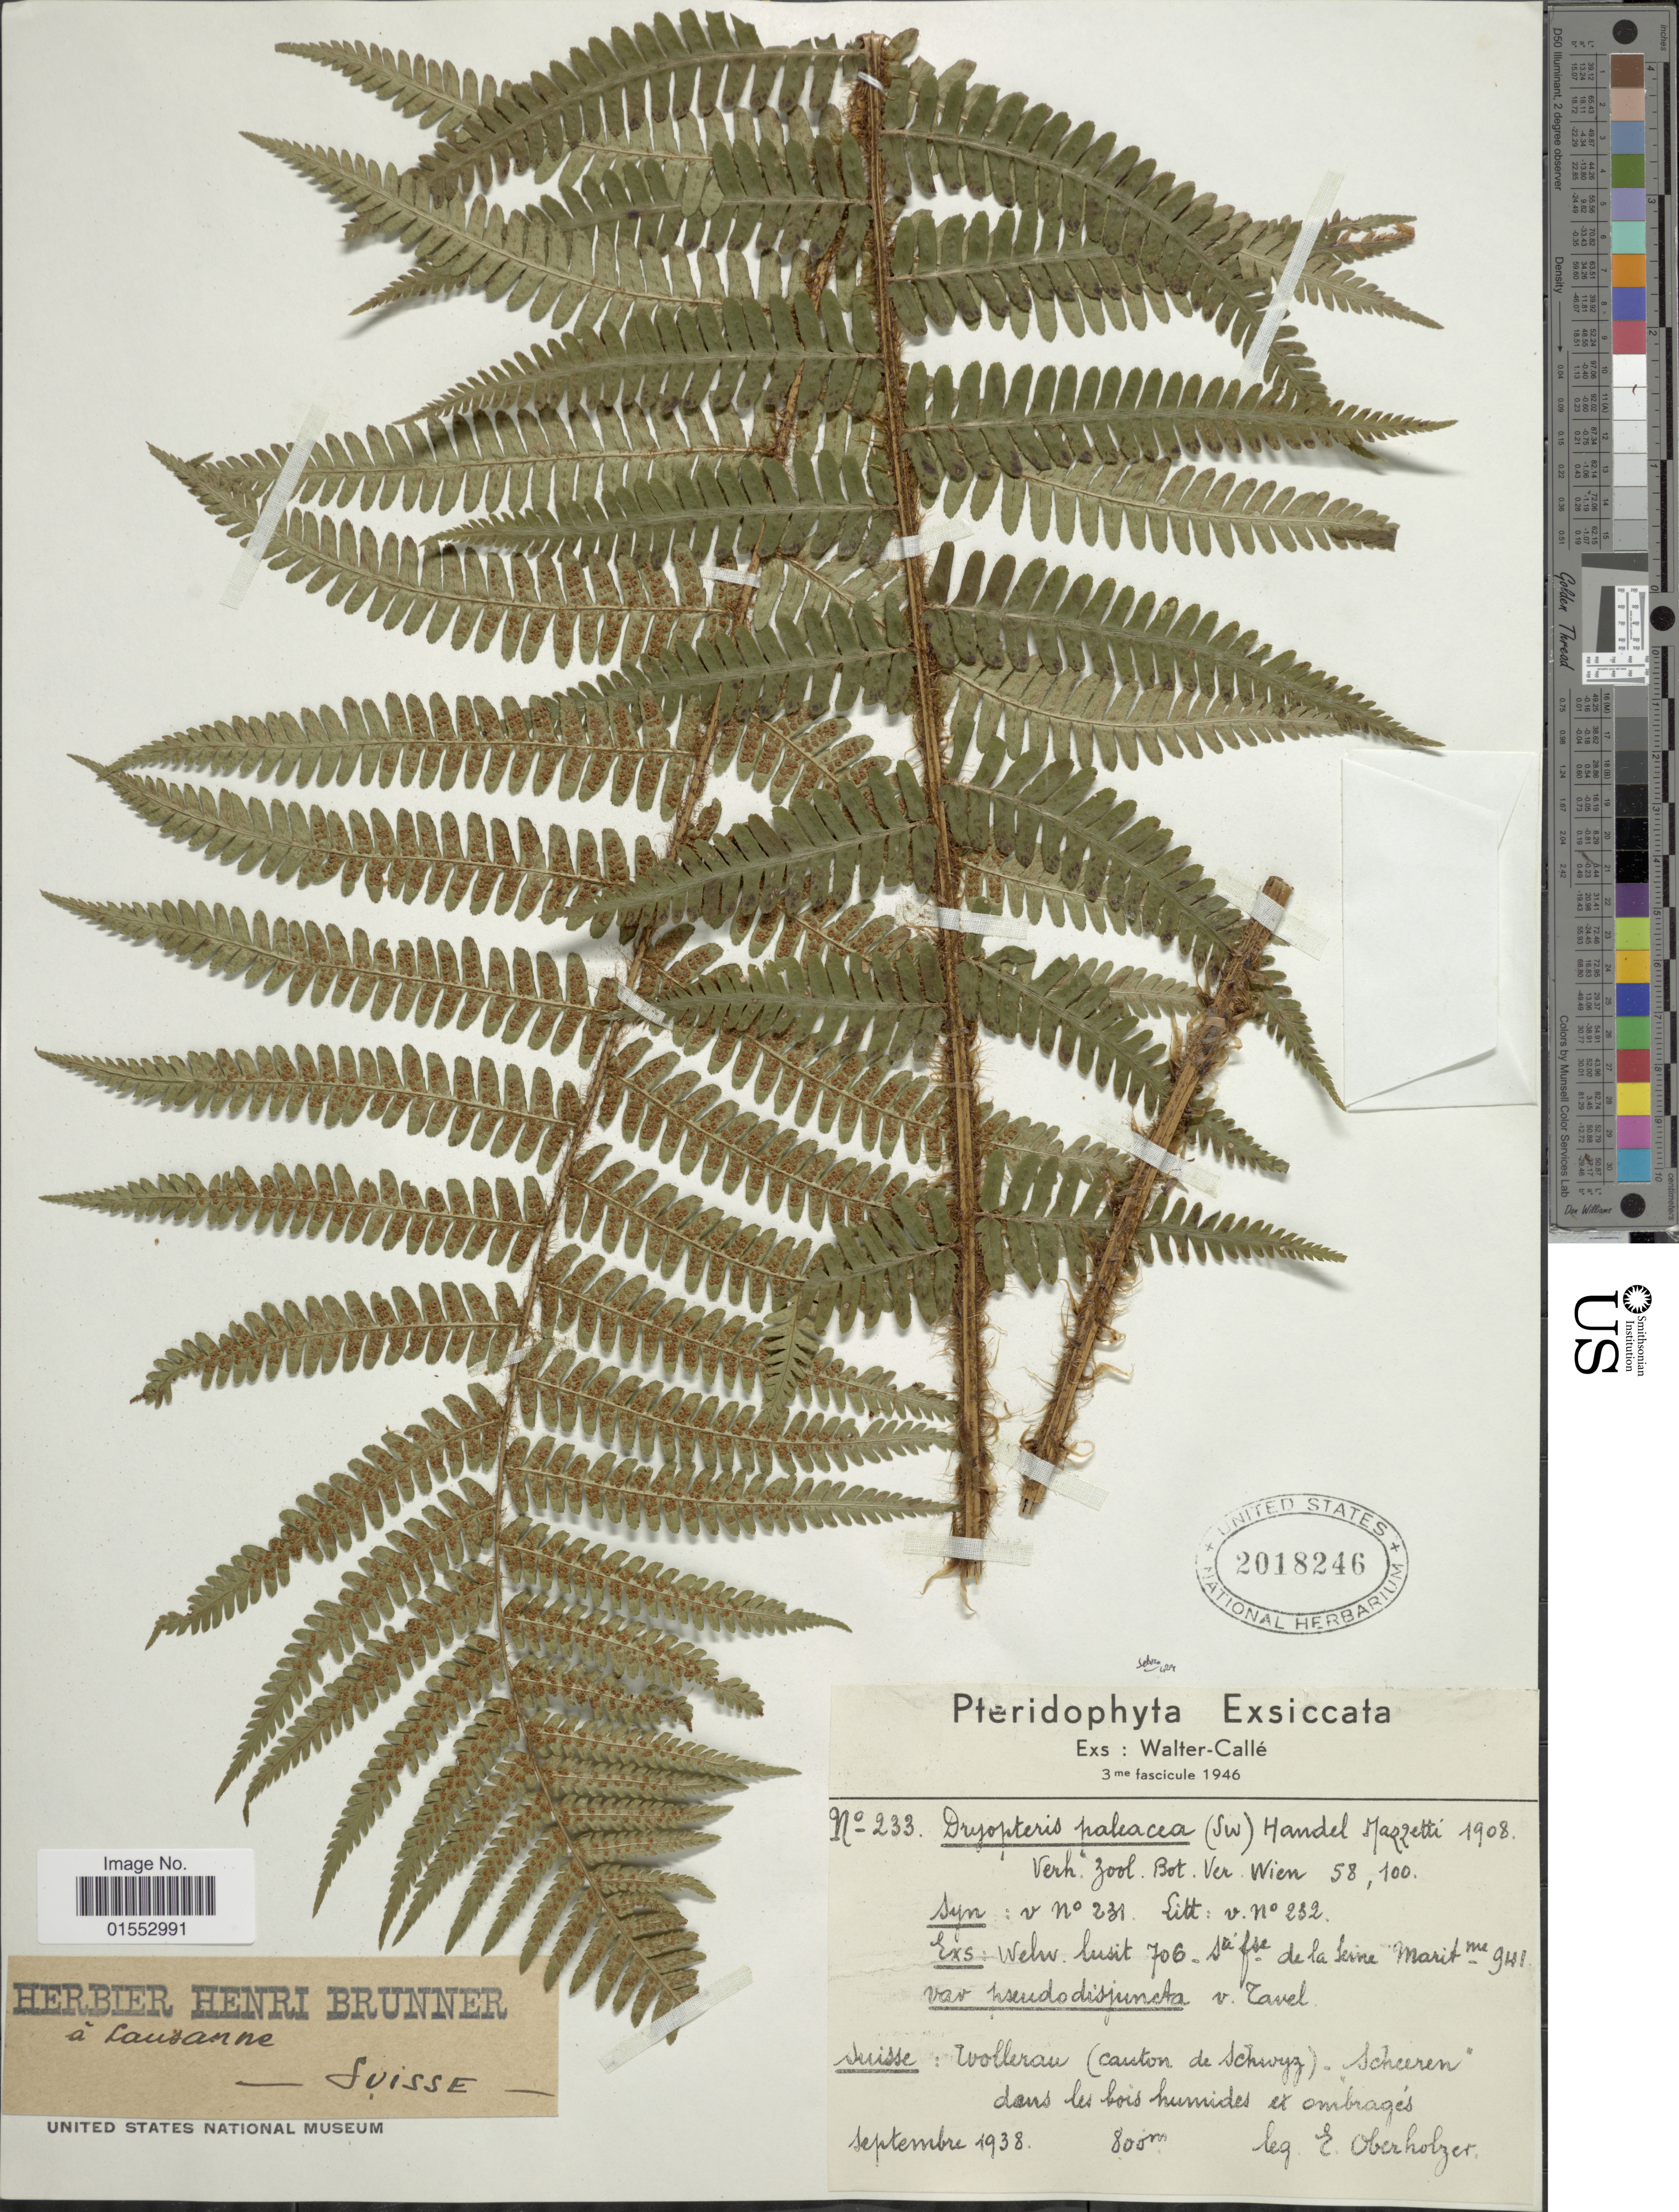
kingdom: Plantae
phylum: Tracheophyta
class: Polypodiopsida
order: Polypodiales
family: Dryopteridaceae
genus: Dryopteris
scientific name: Dryopteris affinis subsp. borreri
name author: (Newman) Fraser-Jenk.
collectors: H. Oberholzer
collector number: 233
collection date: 1938-09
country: Switzerland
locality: Siuisse: Ivollerau ( cantoin de Schwyz) scheeren dens les bois humides ex ombrages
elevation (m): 800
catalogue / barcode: US 2018246